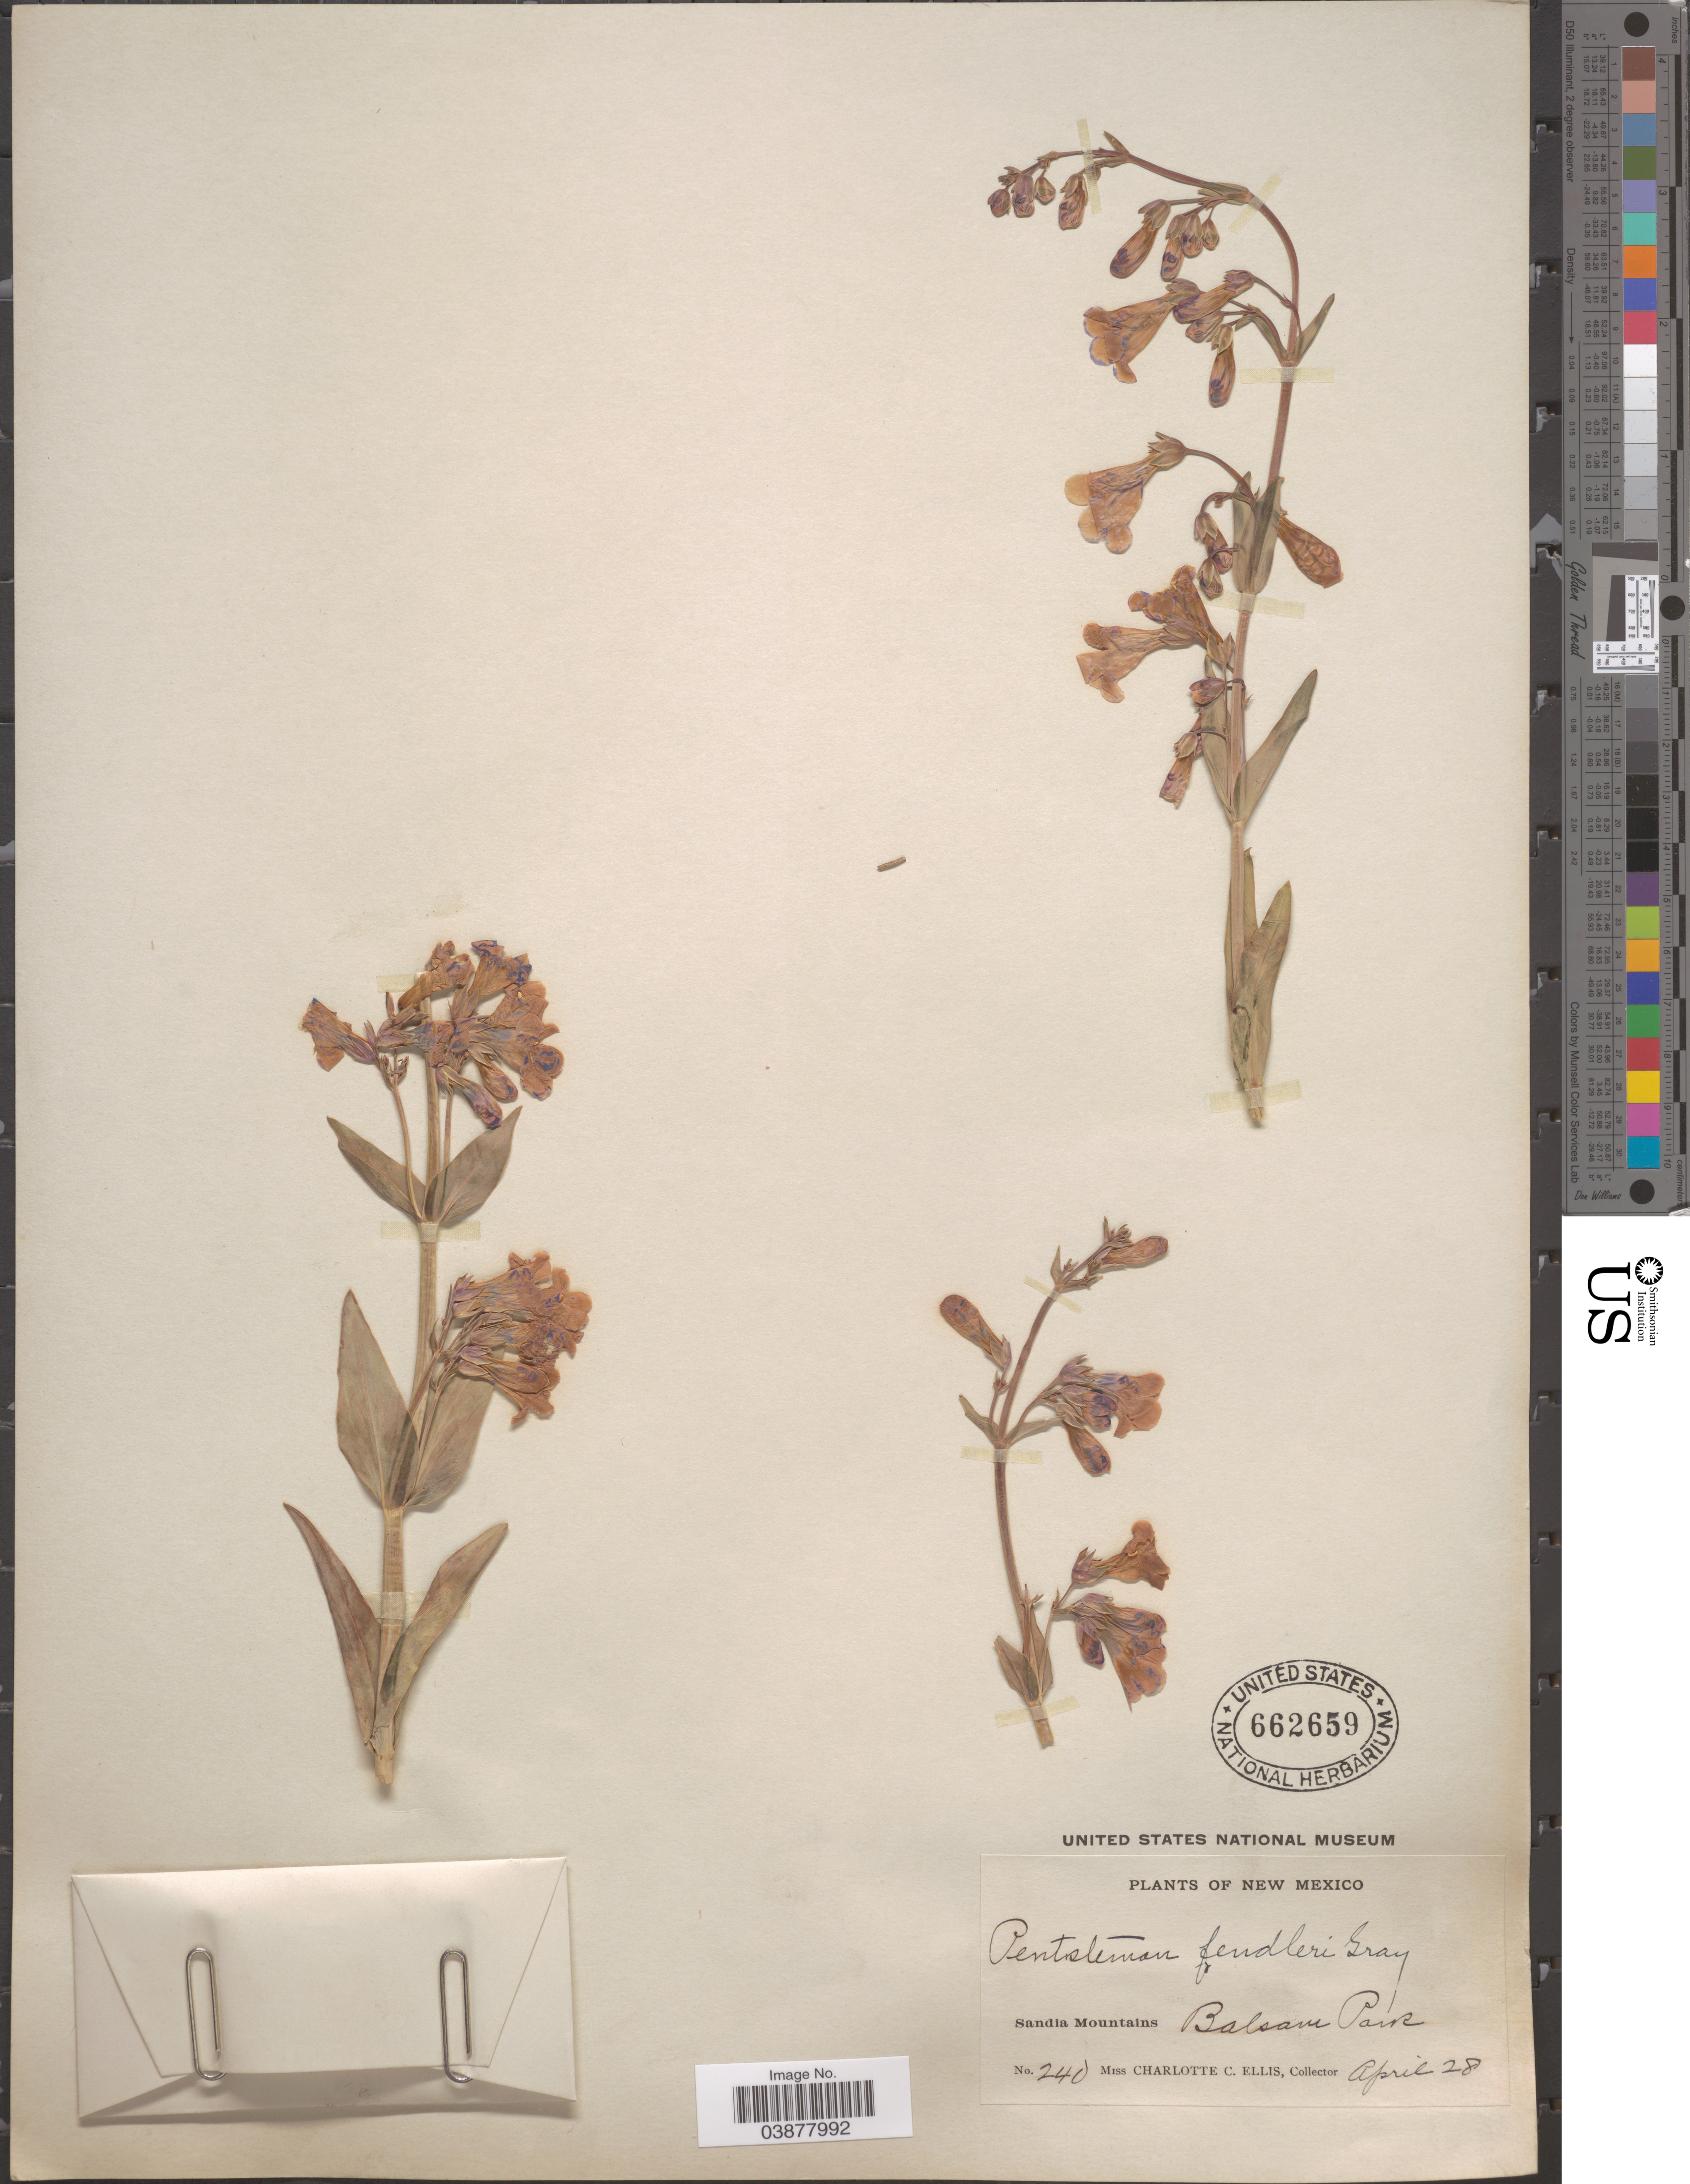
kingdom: Plantae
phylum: Tracheophyta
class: Magnoliopsida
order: Lamiales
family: Plantaginaceae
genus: Penstemon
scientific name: Penstemon secundiflorus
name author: Benth.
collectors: C. C. Ellis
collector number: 240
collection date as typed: Transcribed d/m/y: /4/28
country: United States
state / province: New Mexico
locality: Sandia Mountains. Balsam Park.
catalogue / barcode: US 662659